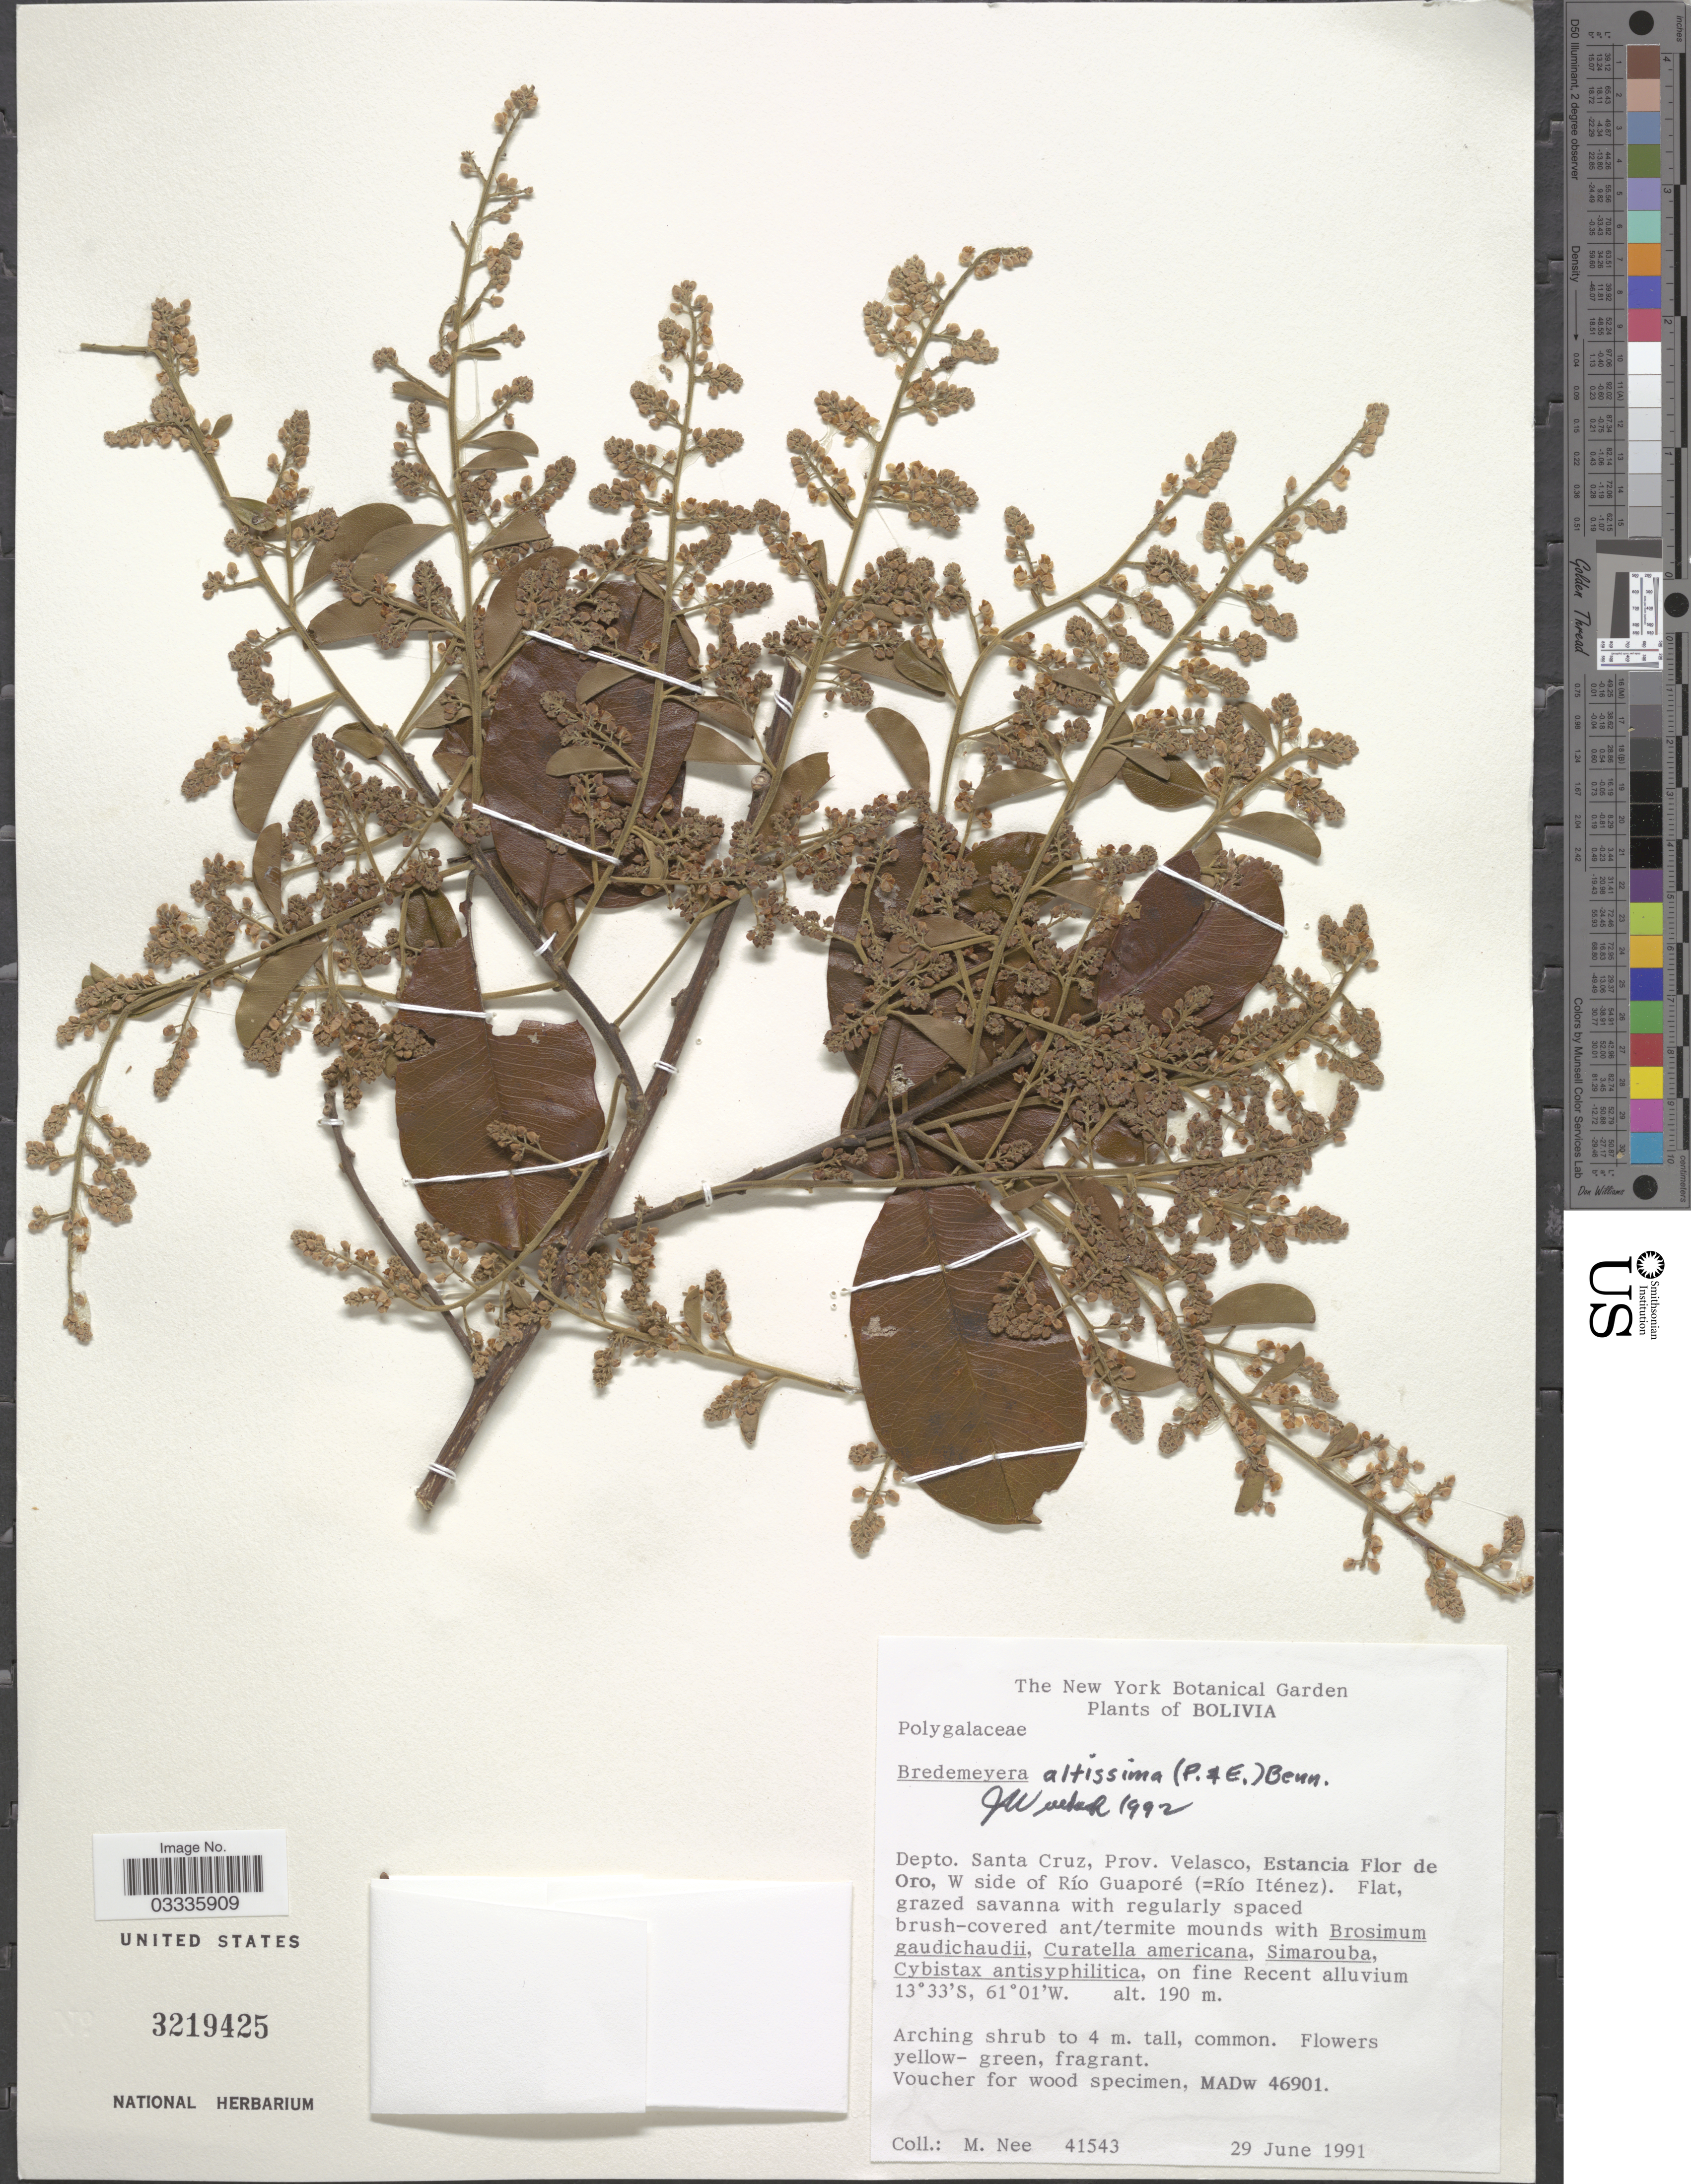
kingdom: Plantae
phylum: Tracheophyta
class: Magnoliopsida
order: Fabales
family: Polygalaceae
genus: Bredemeyera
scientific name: Bredemeyera altissima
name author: (Poepp.) A.W. Benn.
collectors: M. Nee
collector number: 41543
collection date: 1991-06-29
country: Bolivia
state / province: Santa Cruz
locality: Depto. Santa Cruz, Prov. Velasco, Estancia Flor de Oro, W side of Río Guaporé (=Río Iténez).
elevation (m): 190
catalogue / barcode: US 3219425